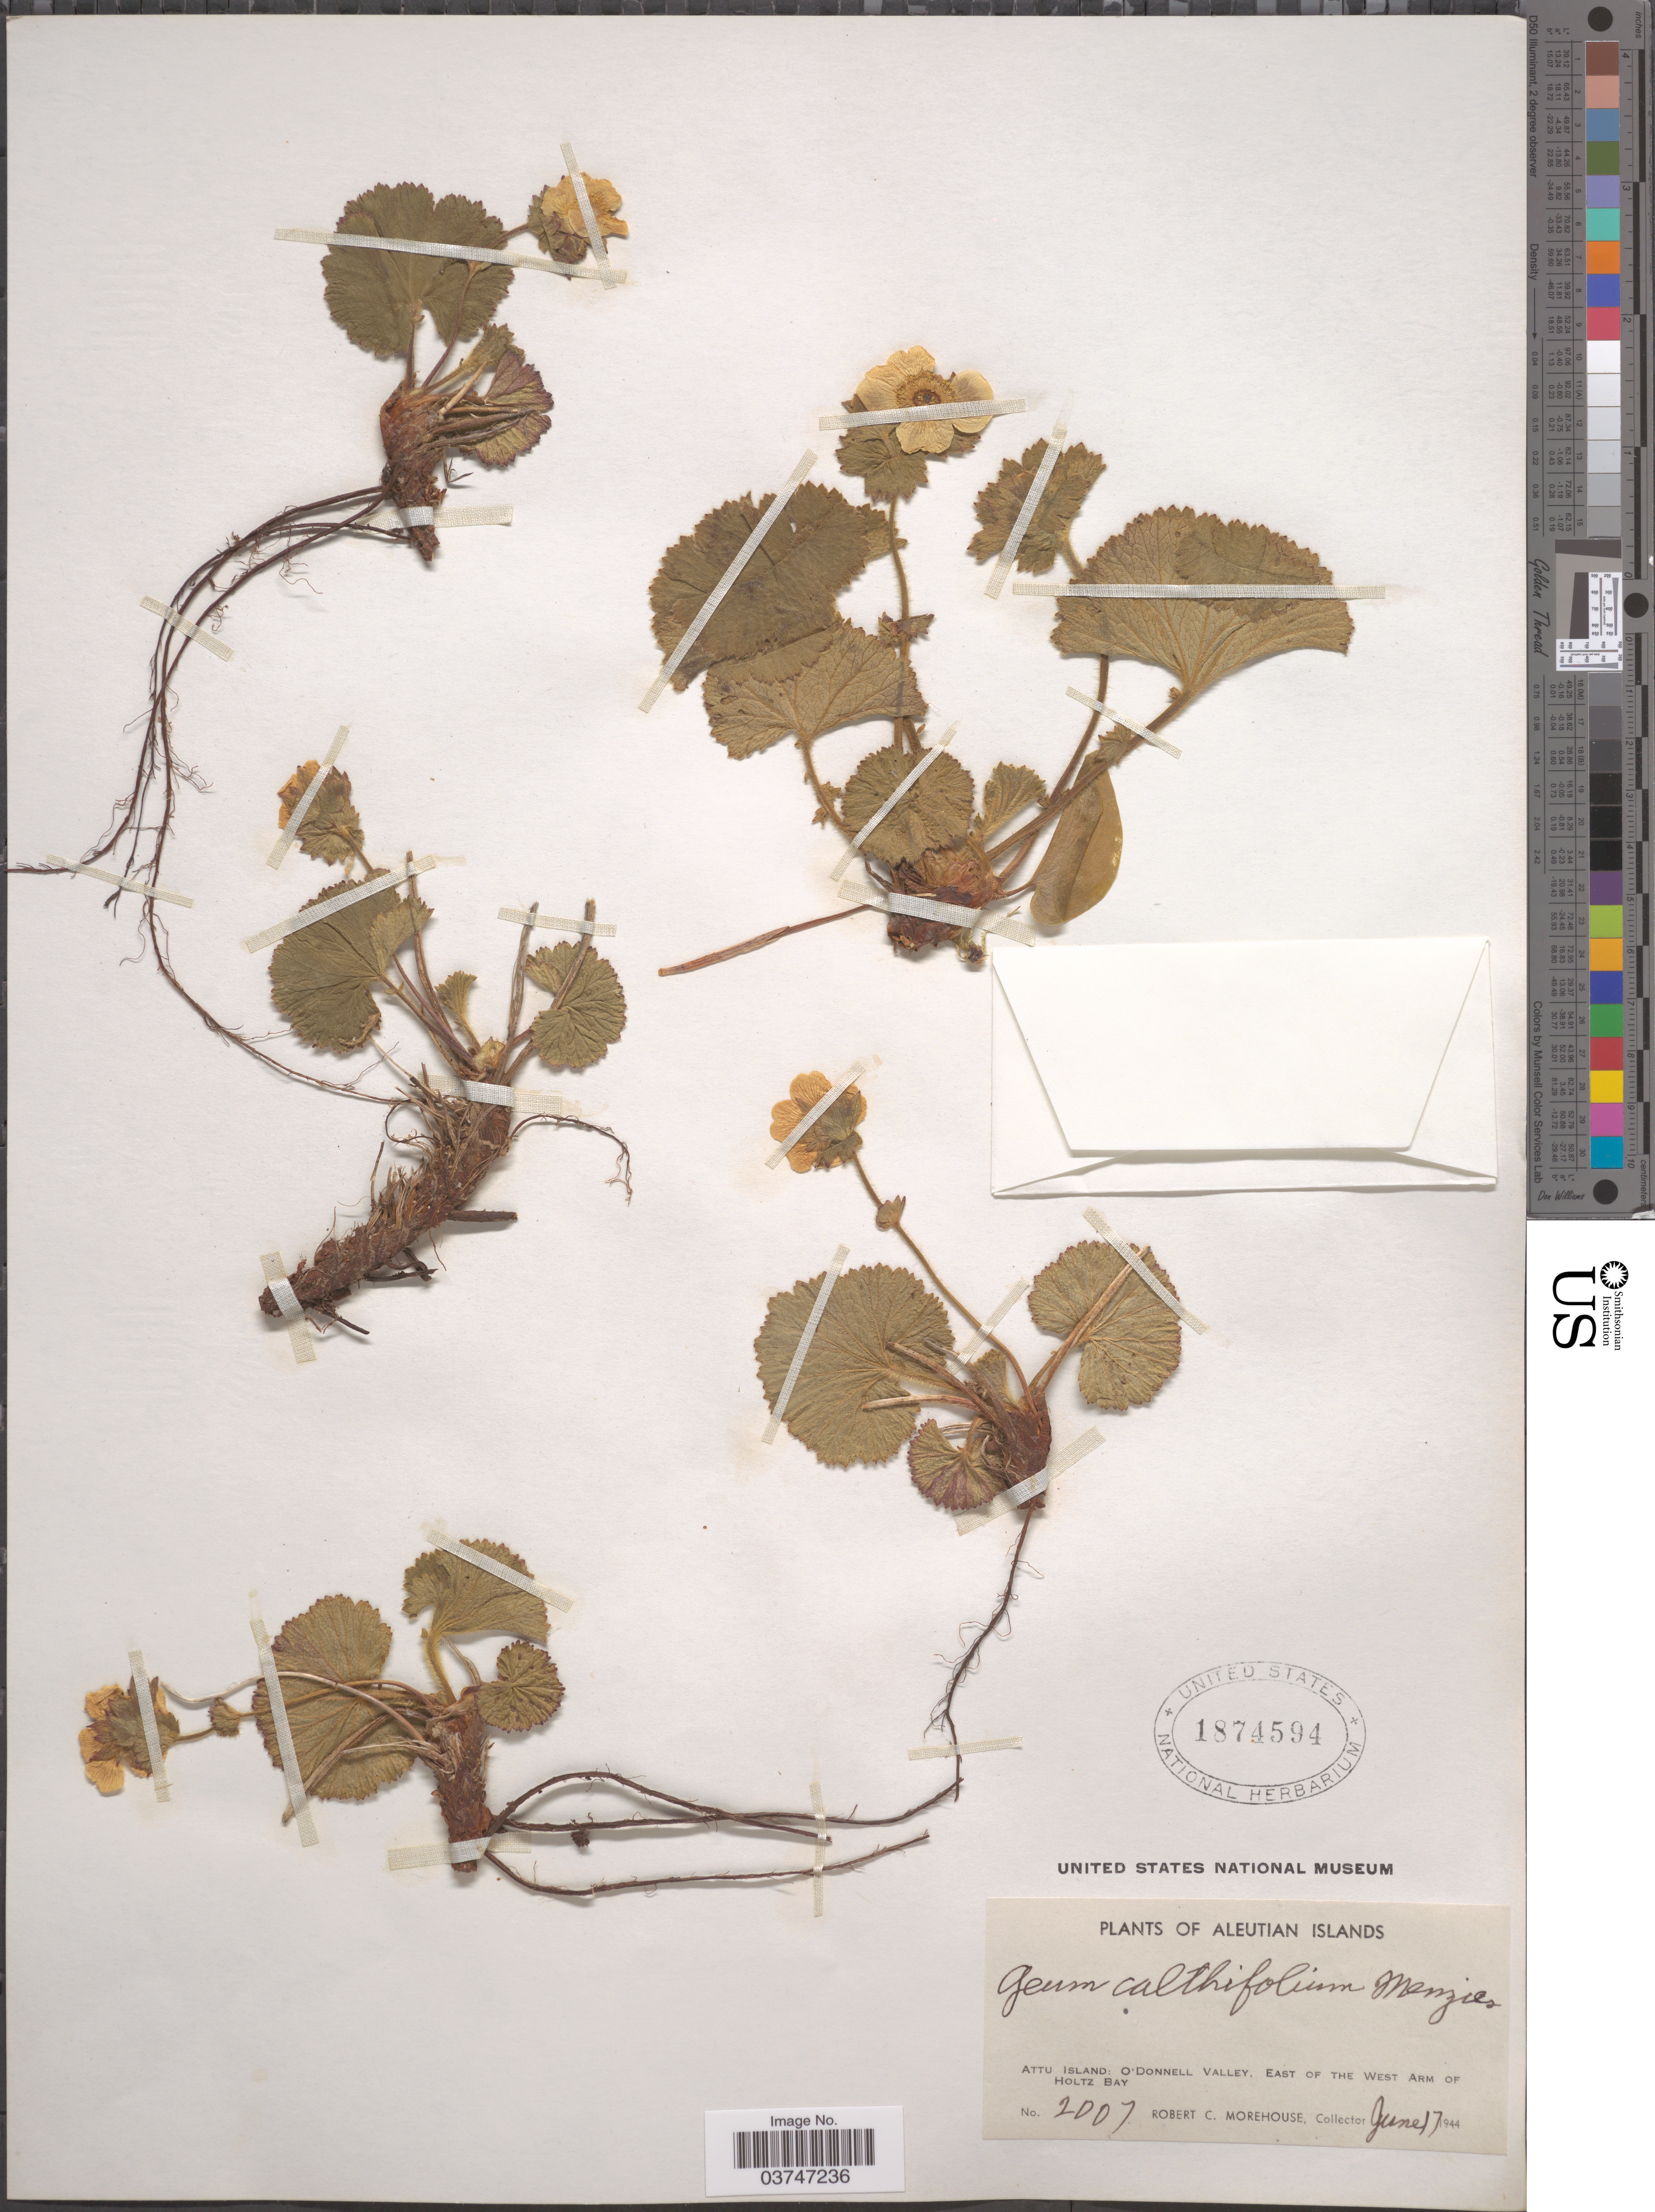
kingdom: Plantae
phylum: Tracheophyta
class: Magnoliopsida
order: Rosales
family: Rosaceae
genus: Geum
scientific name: Geum calthifolium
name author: Menzies ex Sm.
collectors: R. Morehouse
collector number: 2007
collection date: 1944-06-17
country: United States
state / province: Alaska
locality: Aleutian Islands. Attu Island: O'Donnell Valley, East of the West Arm of Holtz Bay.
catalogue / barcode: US 1874594